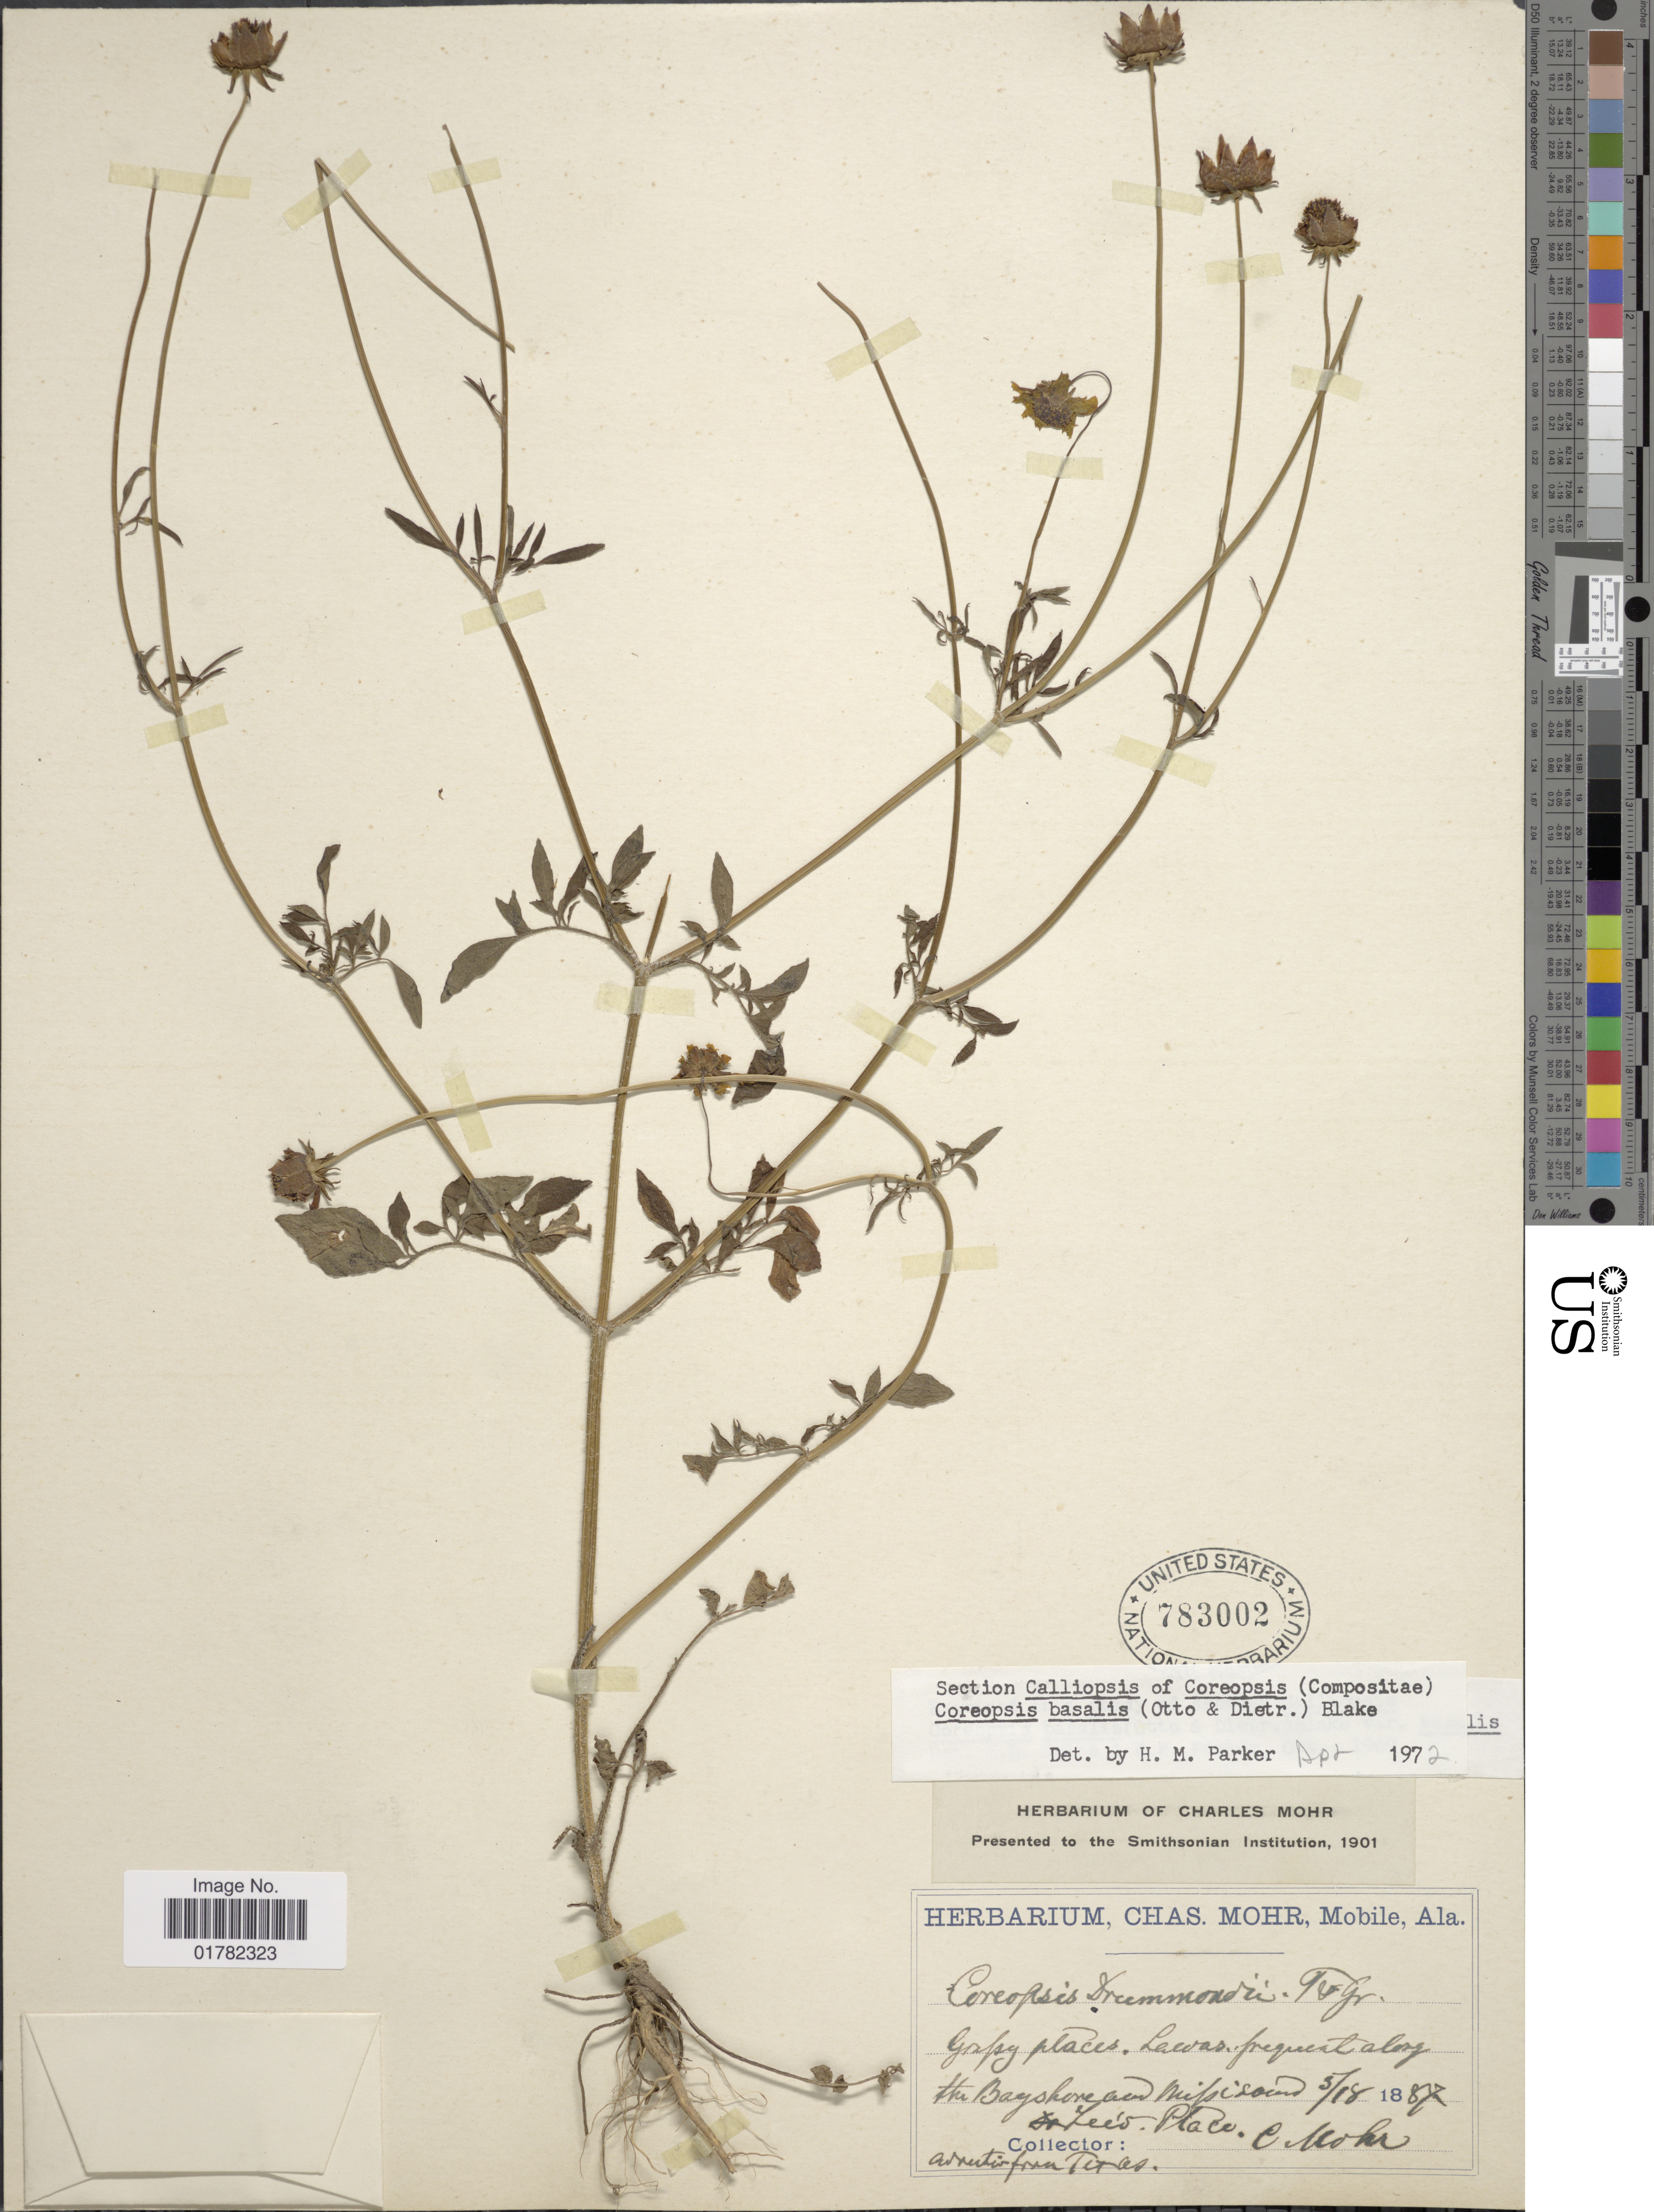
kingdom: Plantae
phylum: Tracheophyta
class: Magnoliopsida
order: Asterales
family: Asteraceae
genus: Coreopsis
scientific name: Coreopsis basalis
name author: S.F. Blake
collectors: C. T. Mohr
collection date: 1887-05-18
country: United States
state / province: Texas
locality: Gaspy places, The Bayskore, Lee's Place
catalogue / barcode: US 783002